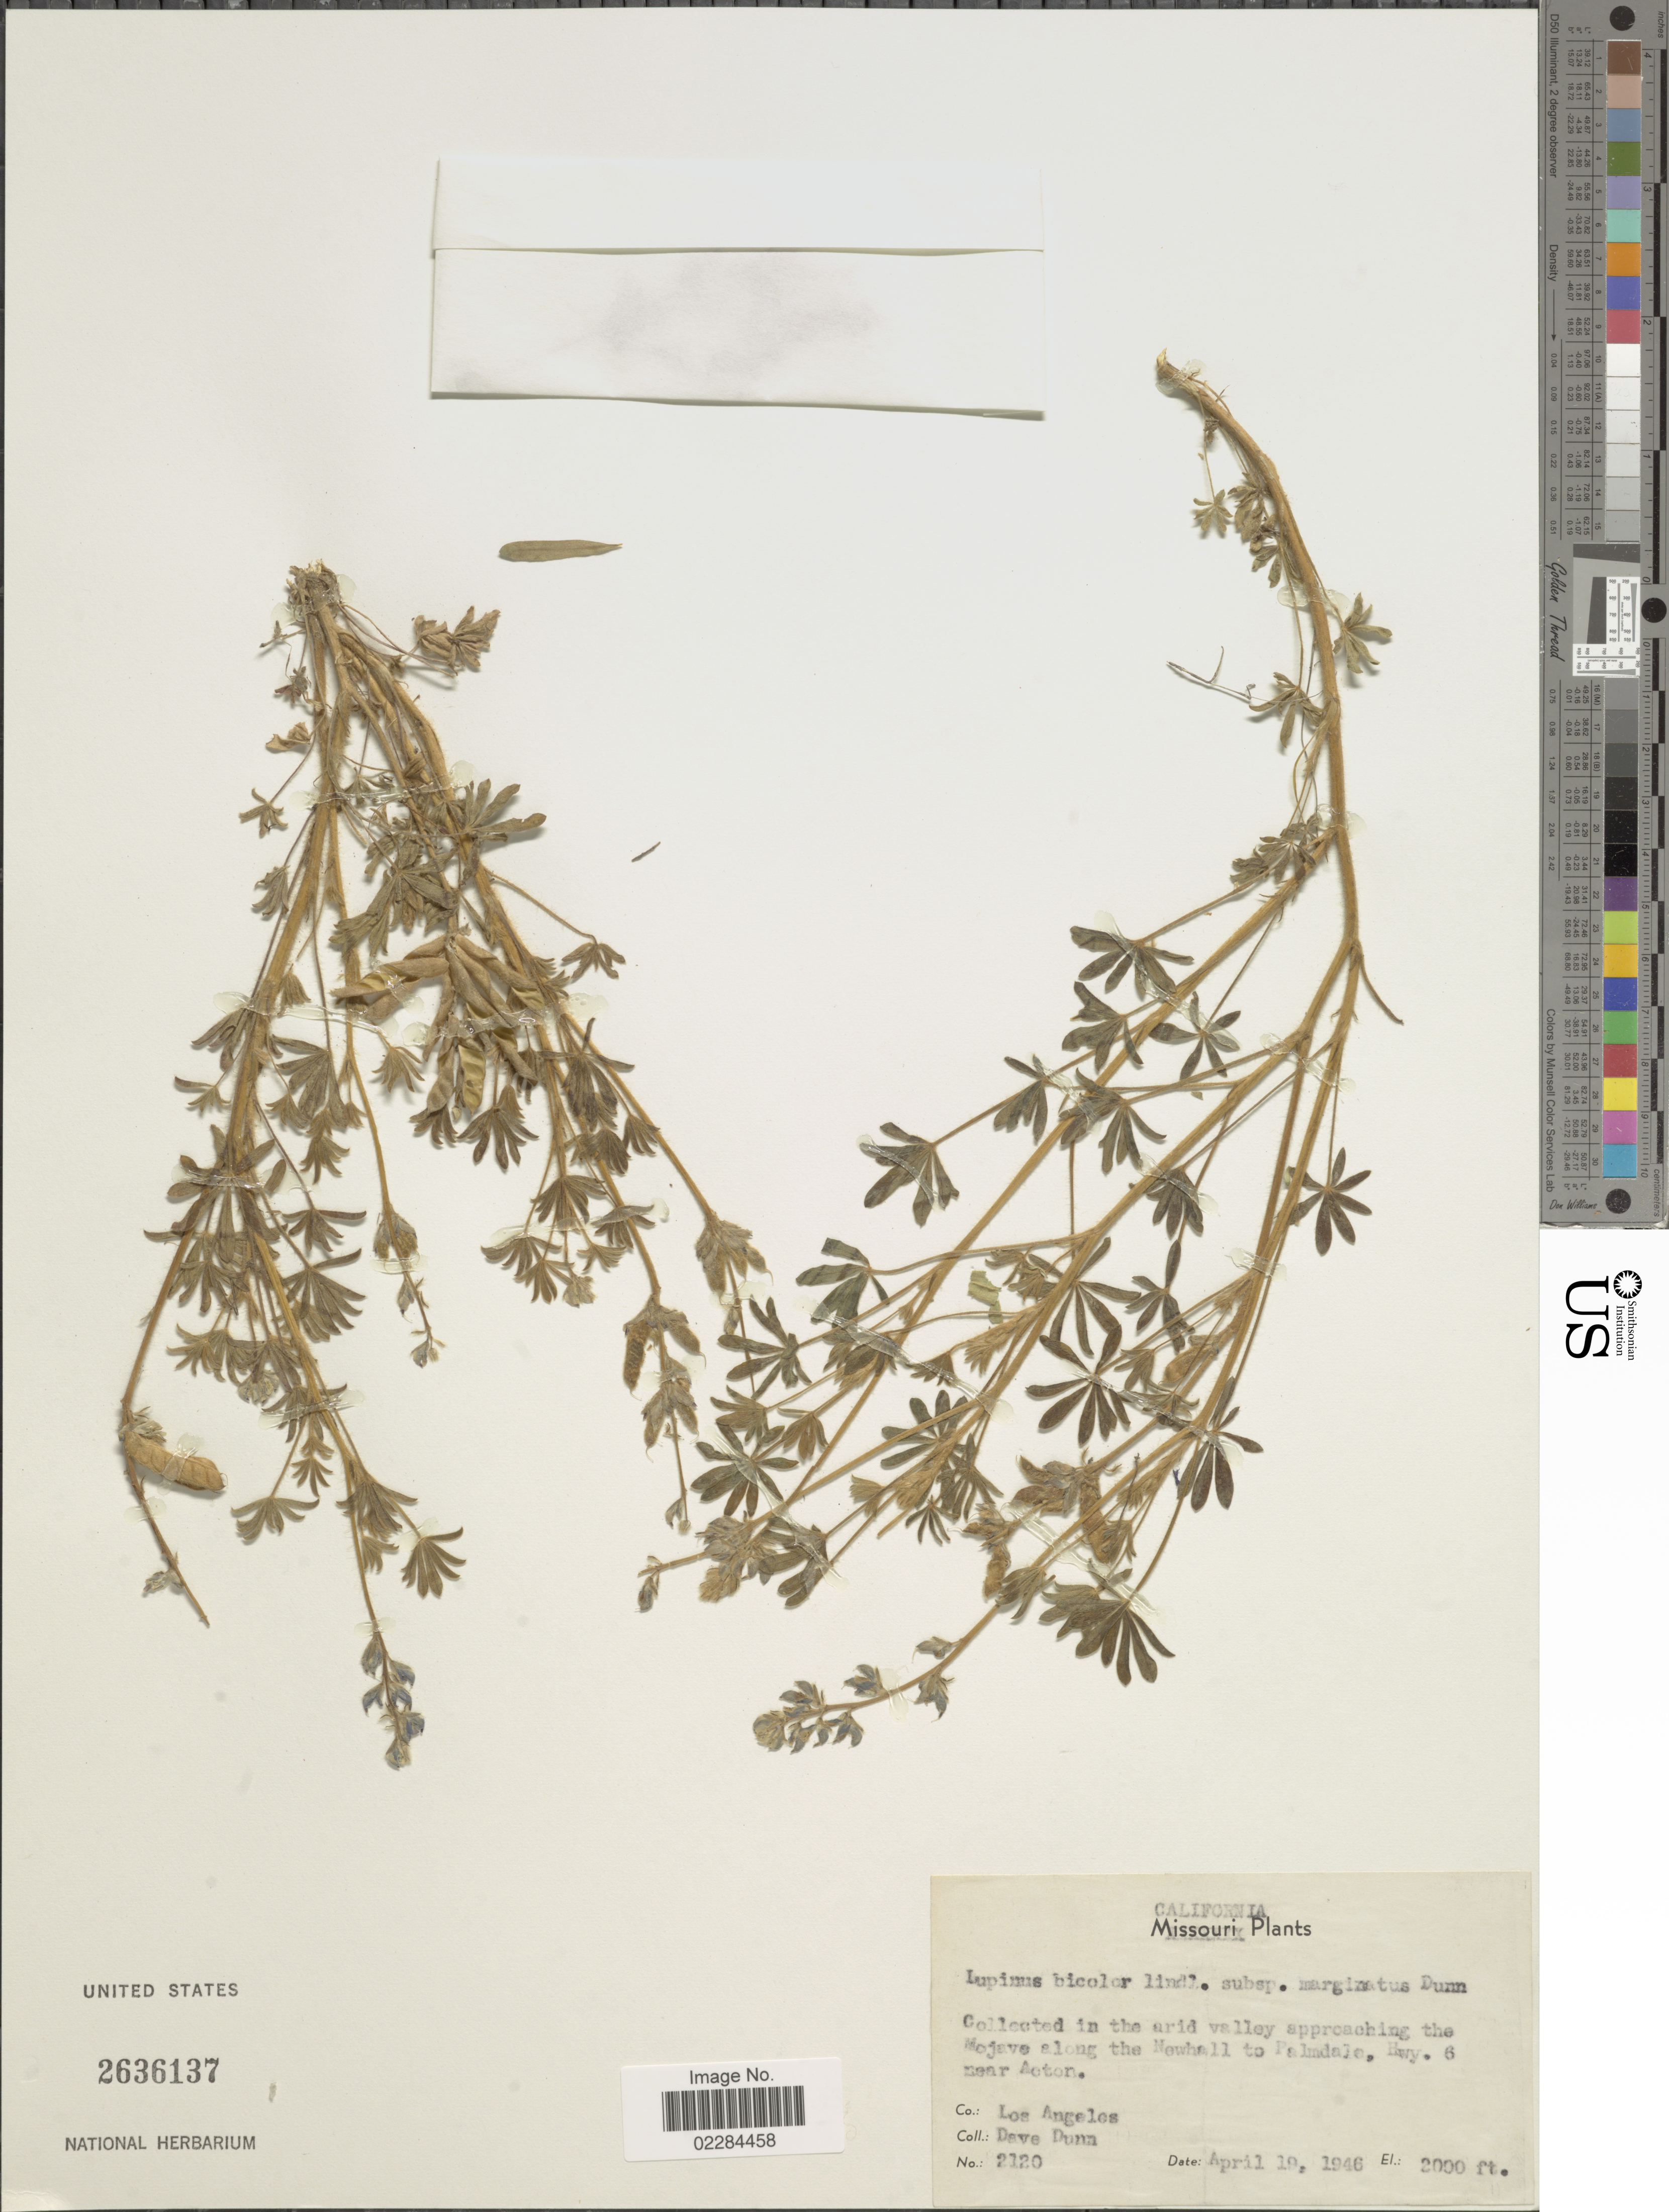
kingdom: Plantae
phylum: Tracheophyta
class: Magnoliopsida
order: Fabales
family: Fabaceae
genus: Lupinus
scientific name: Lupinus bicolor subsp. marginatus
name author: D.B. Dunn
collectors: D. B. Dunn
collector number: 2120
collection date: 1946-04-19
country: United States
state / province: California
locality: The arid valley approaching the Mojave along the Newhall to Palmdale, Hwy. 6 near Acton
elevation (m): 610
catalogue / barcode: US 2636137